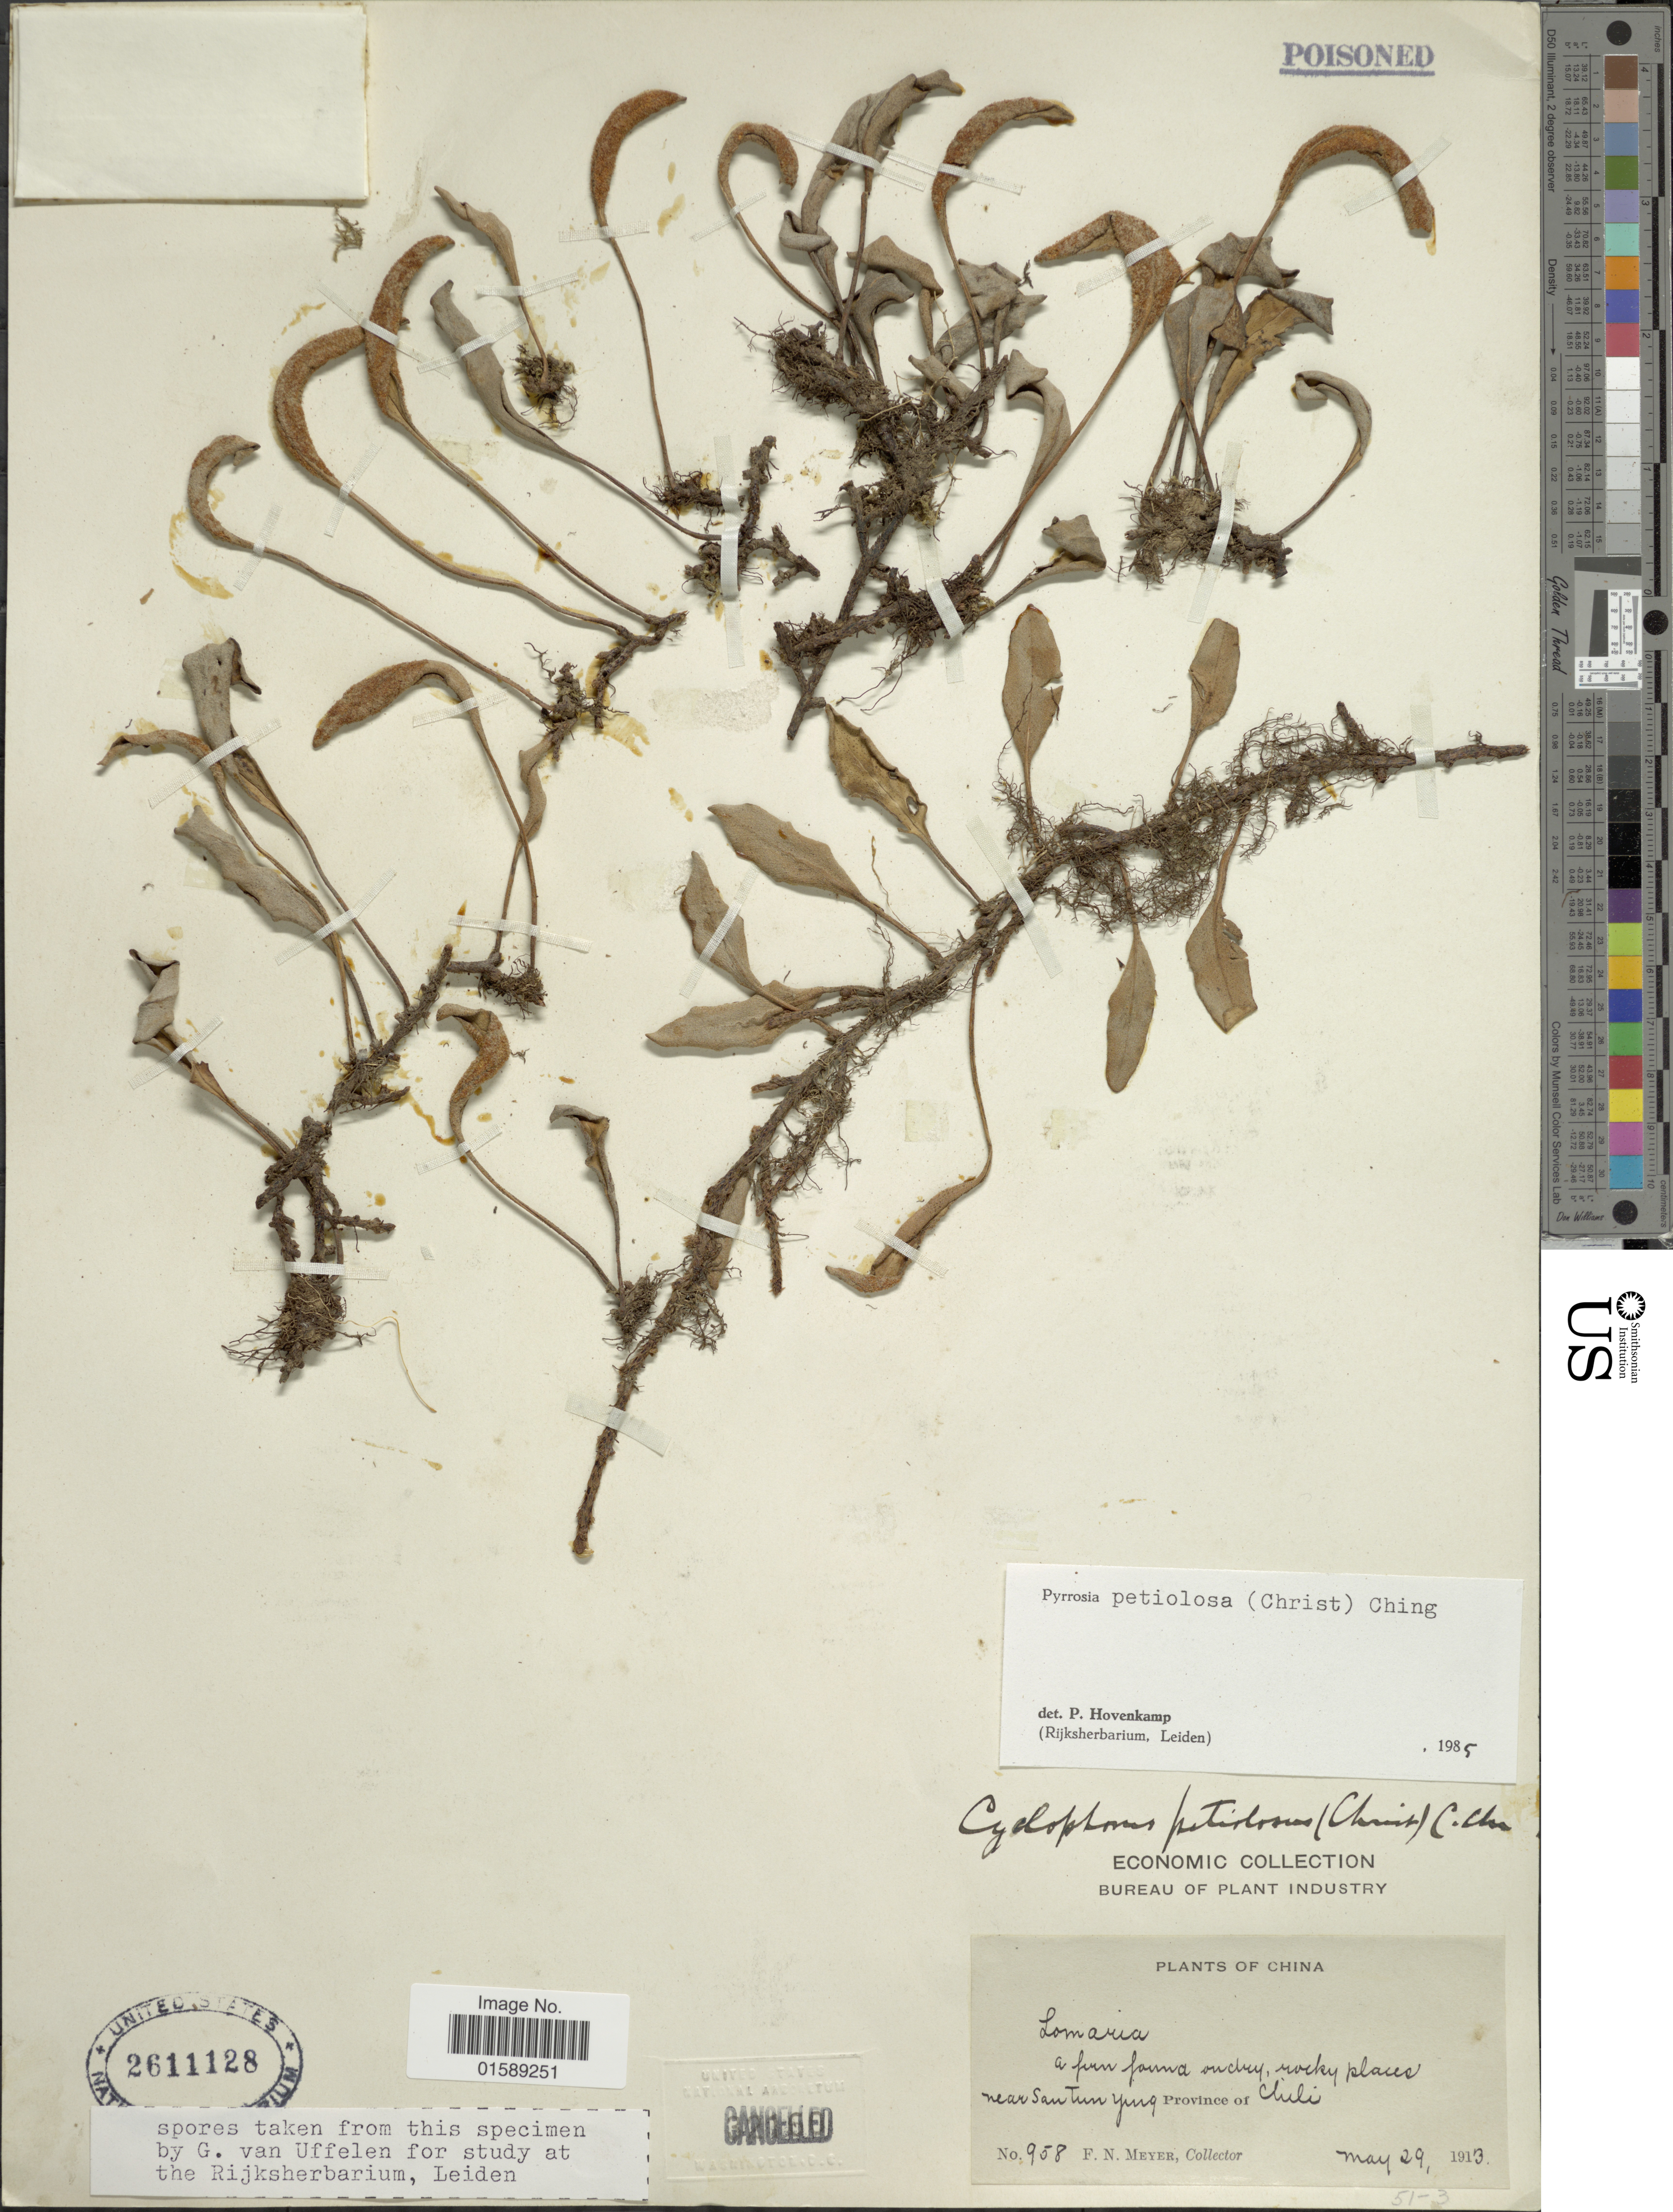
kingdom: Plantae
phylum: Tracheophyta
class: Polypodiopsida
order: Polypodiales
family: Polypodiaceae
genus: Pyrrosia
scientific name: Pyrrosia petiolosa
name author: (Christ) Ching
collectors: F. N. Meyer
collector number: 958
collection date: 1913-05-29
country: China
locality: China, Near San Tun Yung Province Chili.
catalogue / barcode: US 2611128